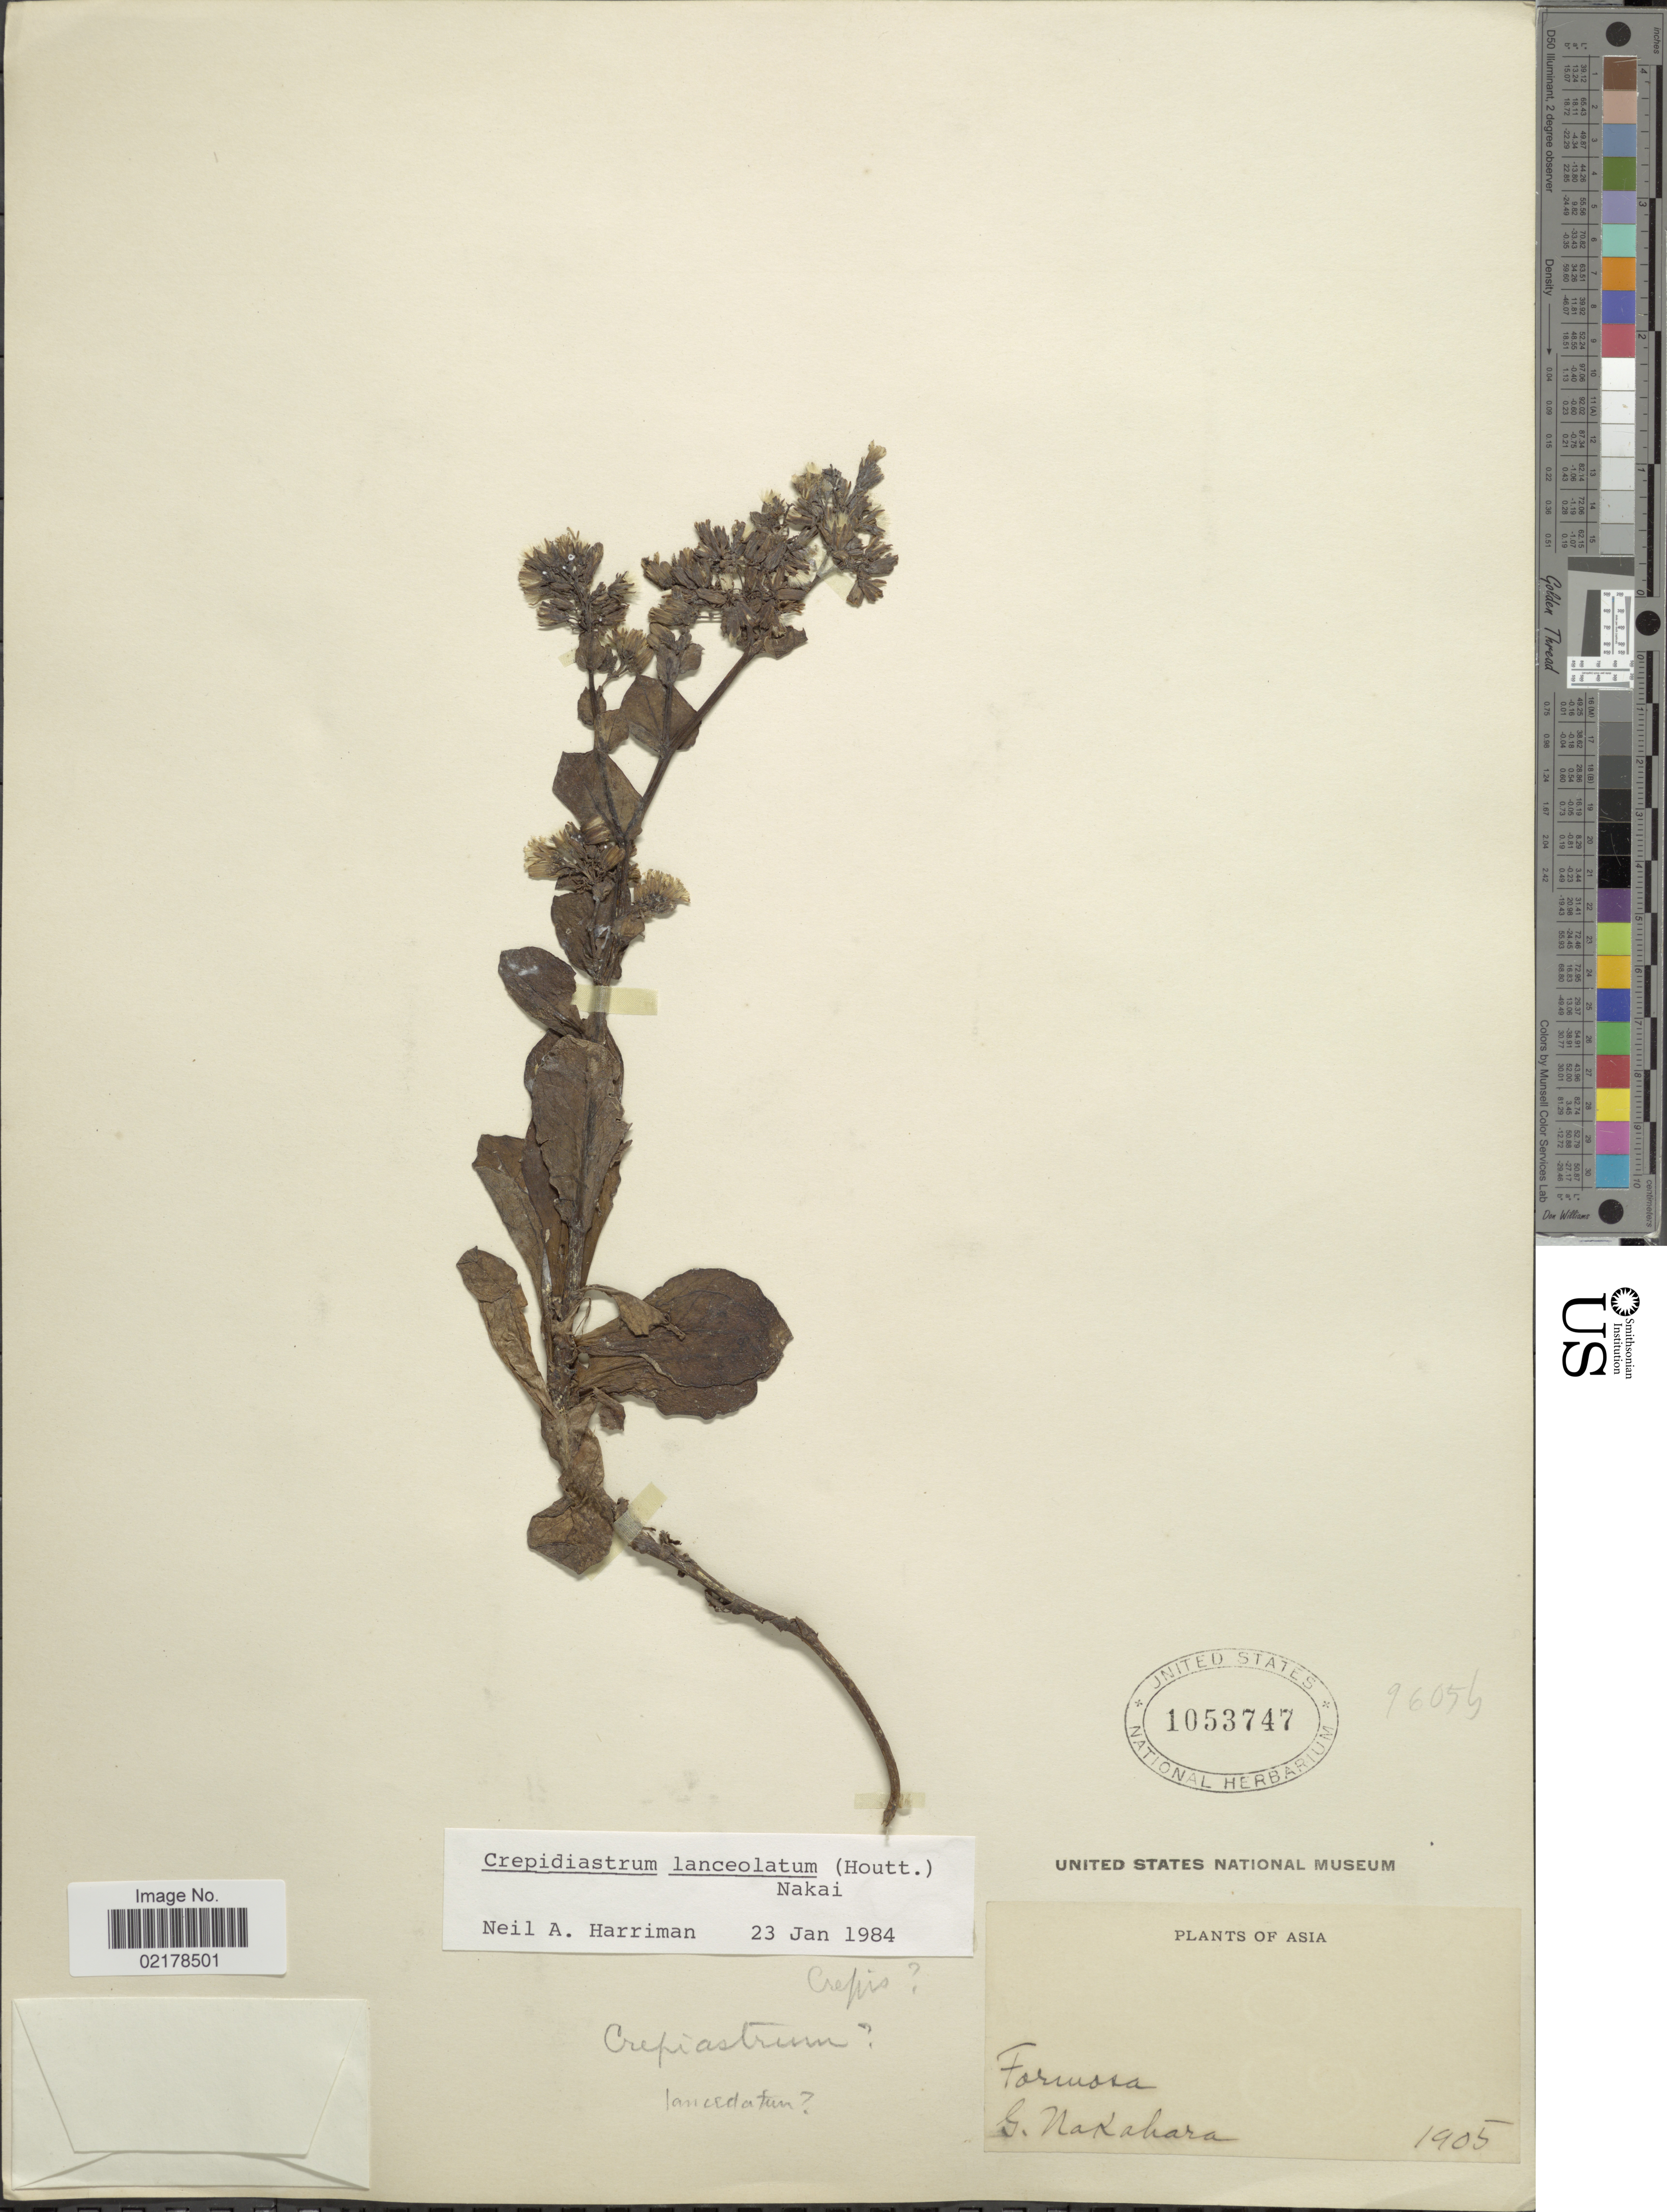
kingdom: Plantae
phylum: Tracheophyta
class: Magnoliopsida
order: Asterales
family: Asteraceae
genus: Crepidiastrum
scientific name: Crepidiastrum lanceolatum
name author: (Houtt.) Nakai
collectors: G. Nakahara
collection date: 1905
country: Taiwan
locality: Asia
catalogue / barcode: US 1053747